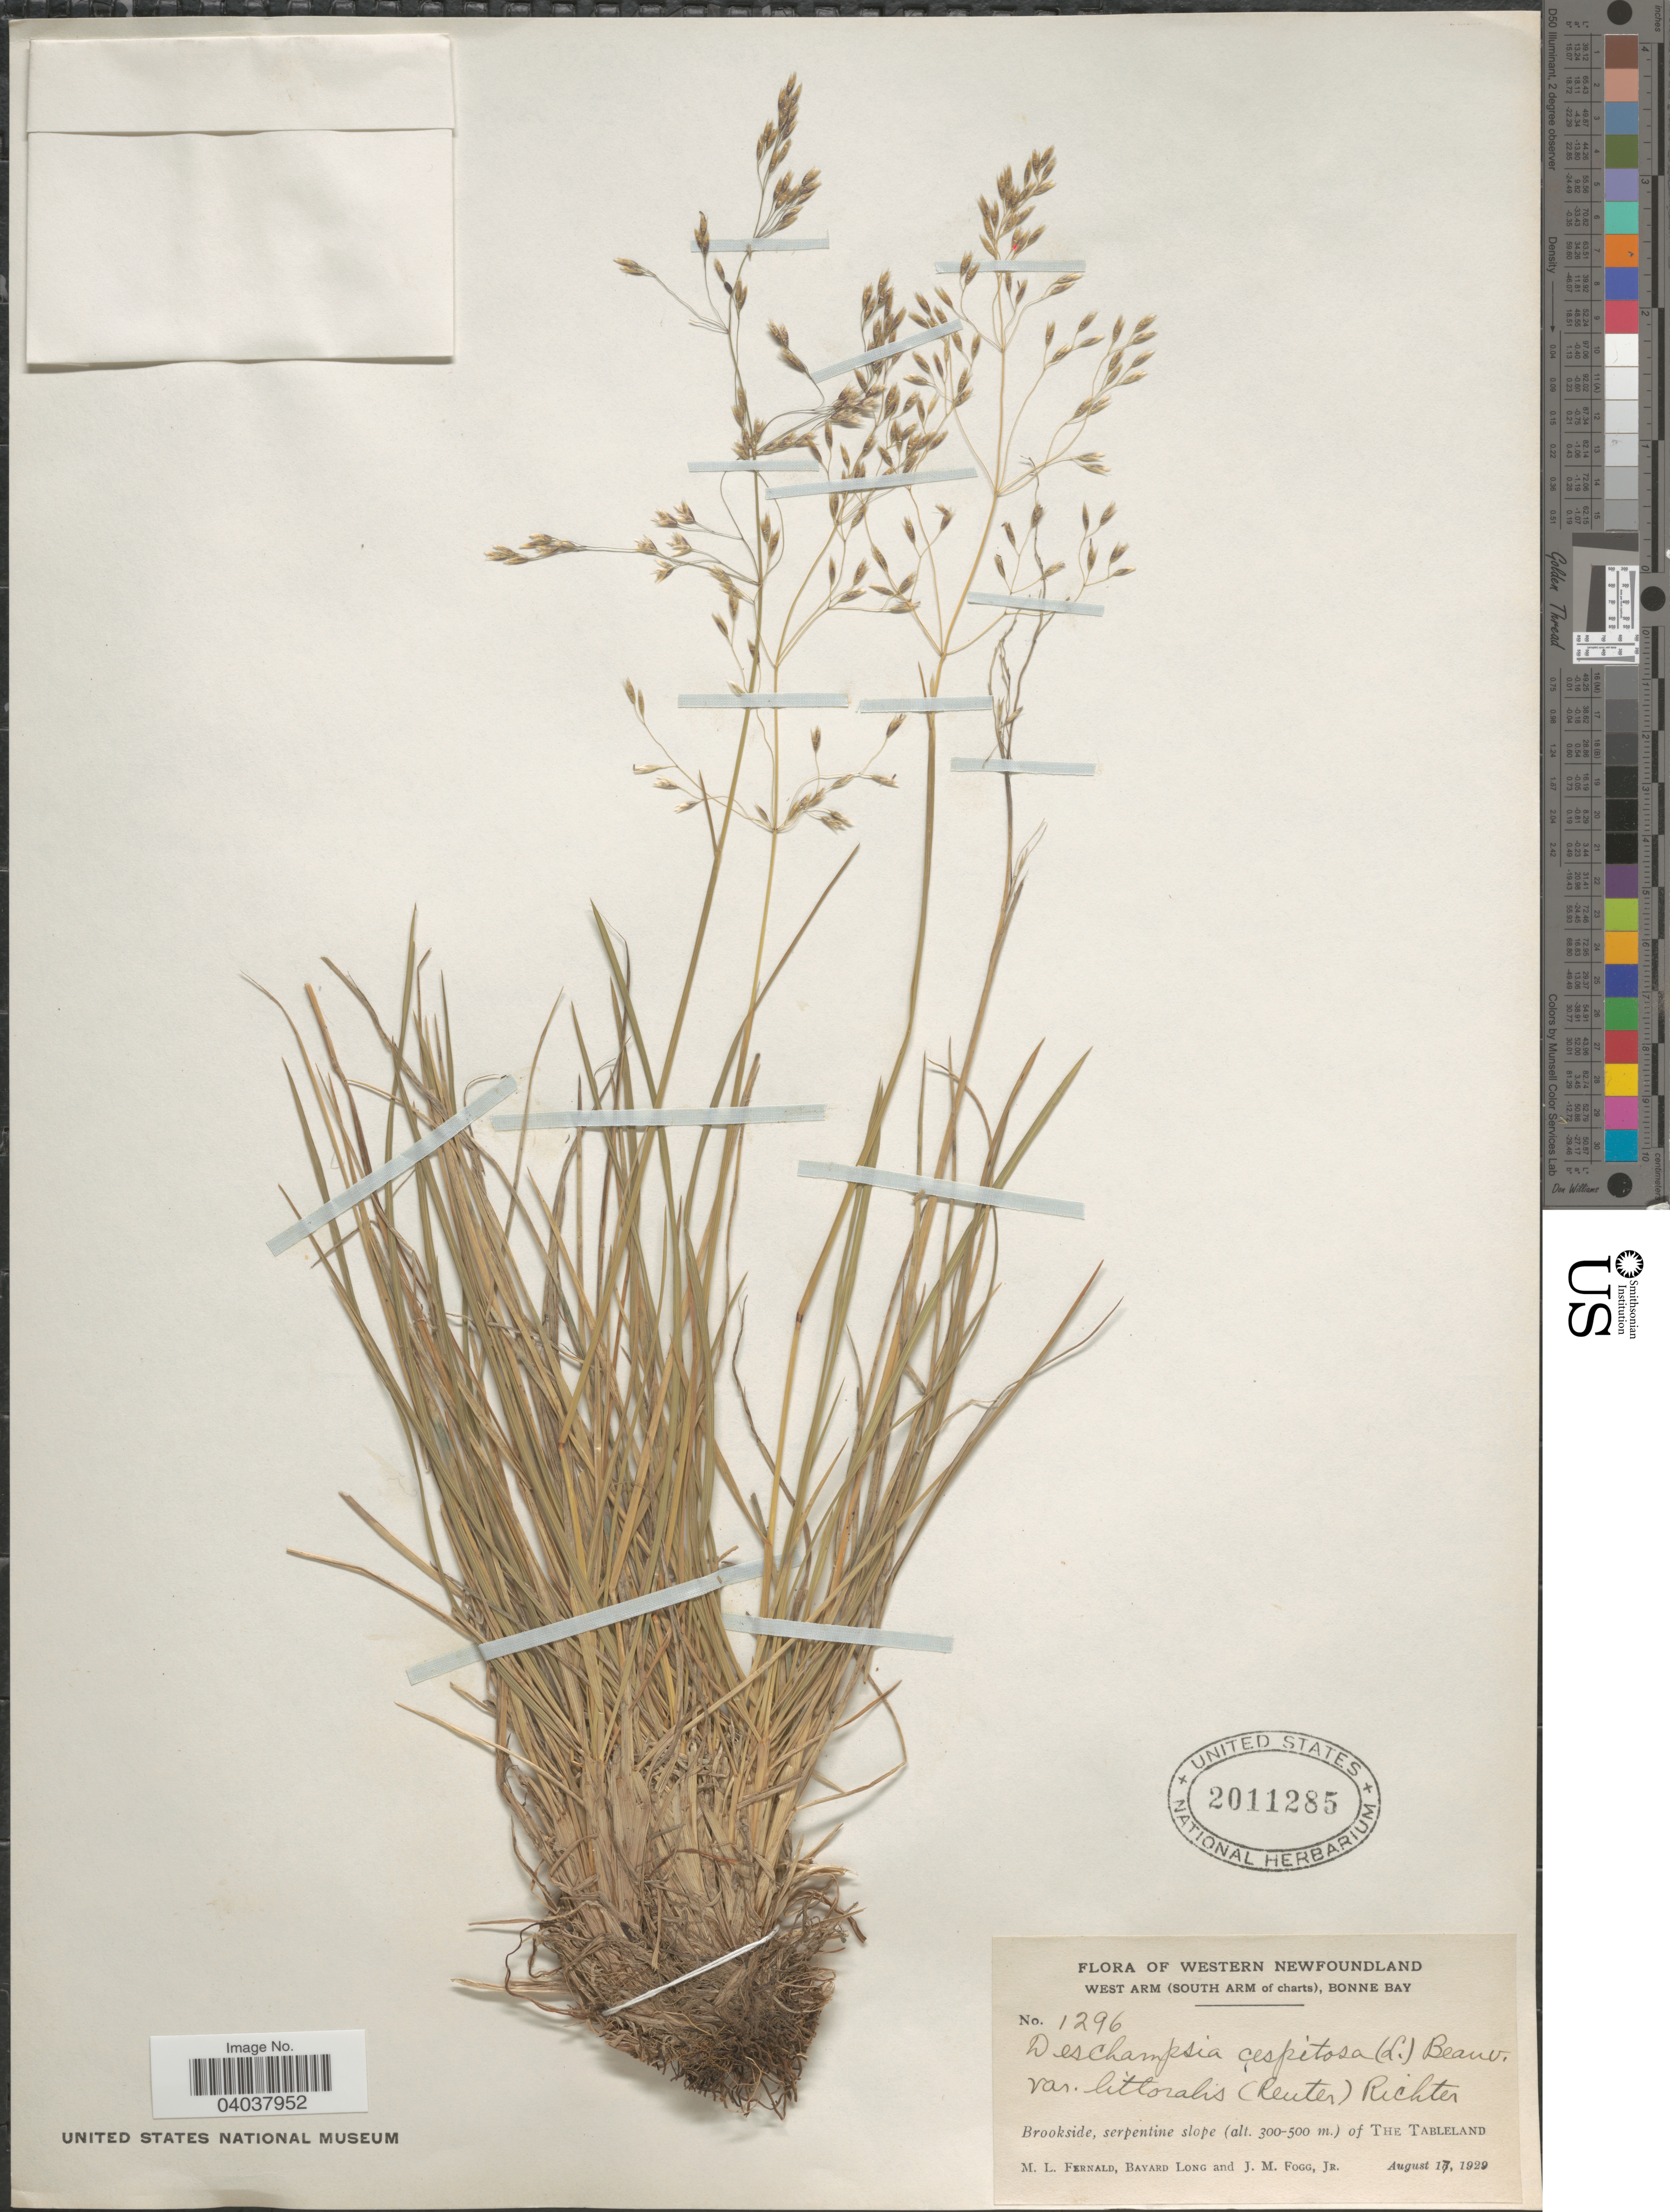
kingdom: Plantae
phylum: Tracheophyta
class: Liliopsida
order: Poales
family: Poaceae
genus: Deschampsia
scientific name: Deschampsia cespitosa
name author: (L.) P. Beauv.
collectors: M. L. Fernald, B. Long & J. Fogg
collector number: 1296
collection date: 1929-08-17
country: Canada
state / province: Newfoundland and Labrador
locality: Western Newfoundland. West Arm (South Arm of charts), Bonne Bay. Brookside, serpentine slope of the Tableland.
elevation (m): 300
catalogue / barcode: US 2011285